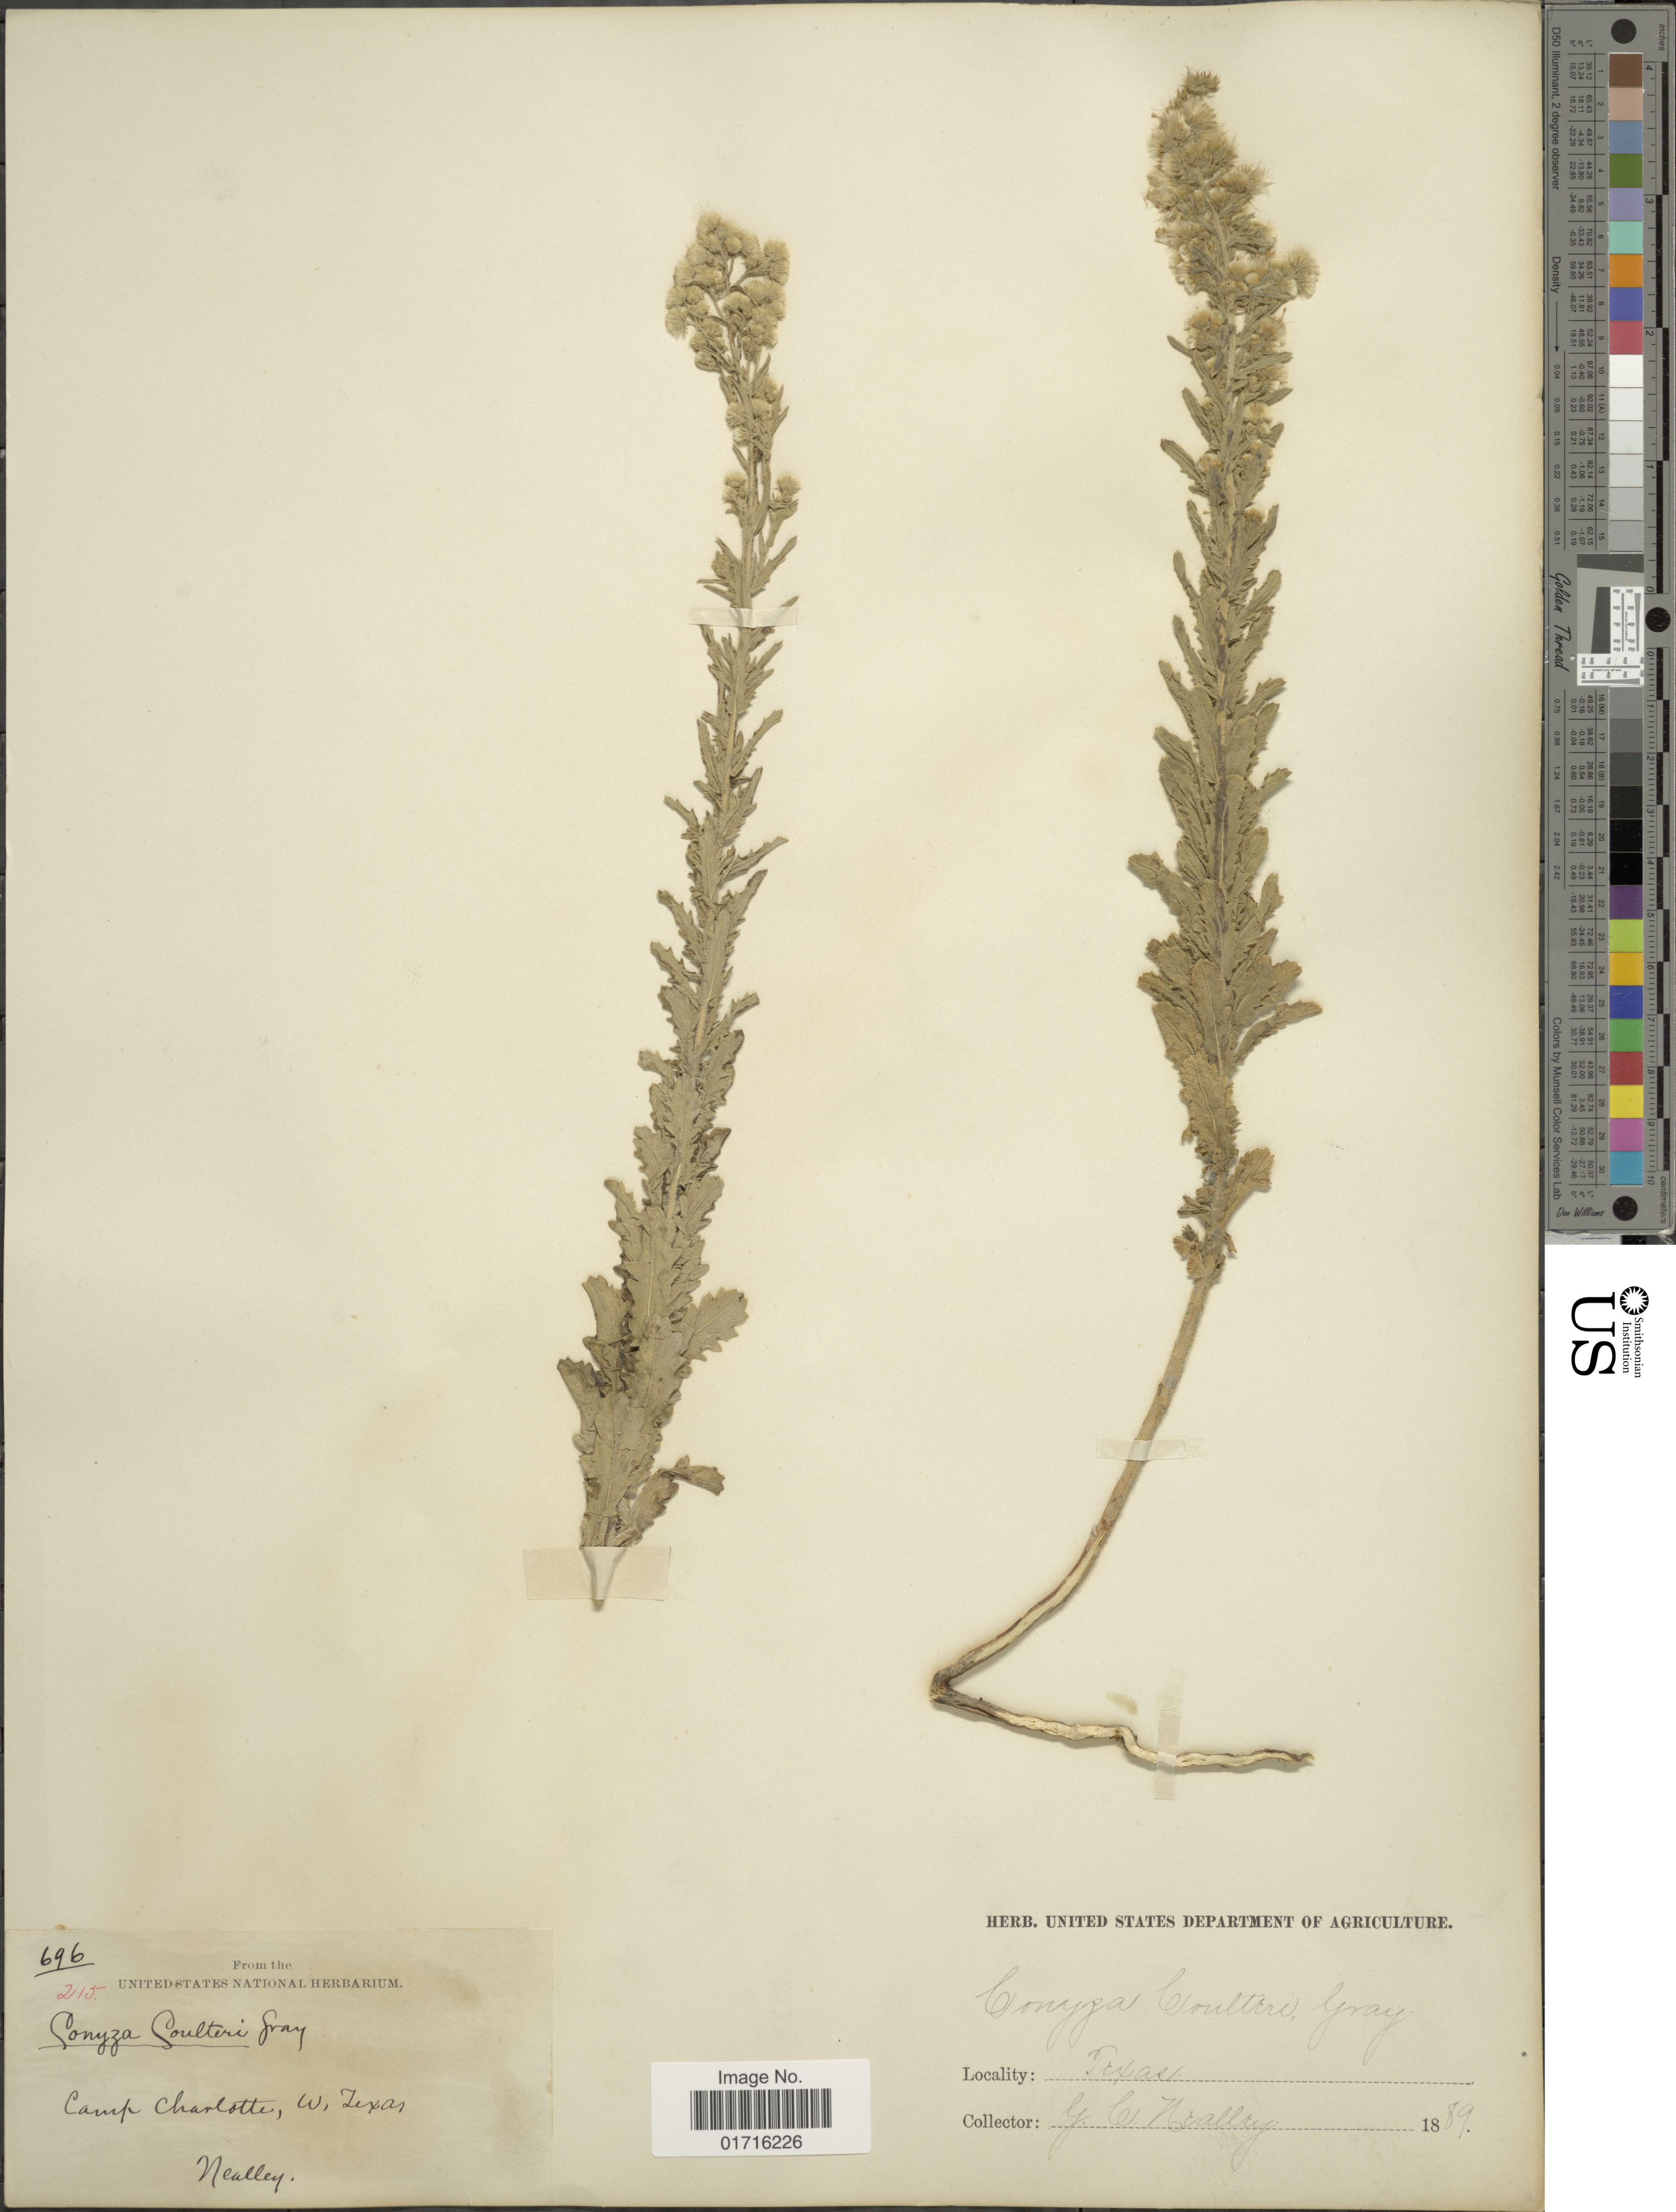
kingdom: Plantae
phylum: Tracheophyta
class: Magnoliopsida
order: Asterales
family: Asteraceae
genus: Conyza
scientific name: Conyza coulteri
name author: A. Gray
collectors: G. C. Nealley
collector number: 696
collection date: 1889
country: United States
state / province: Texas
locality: Camp Charlotte, W. Texas